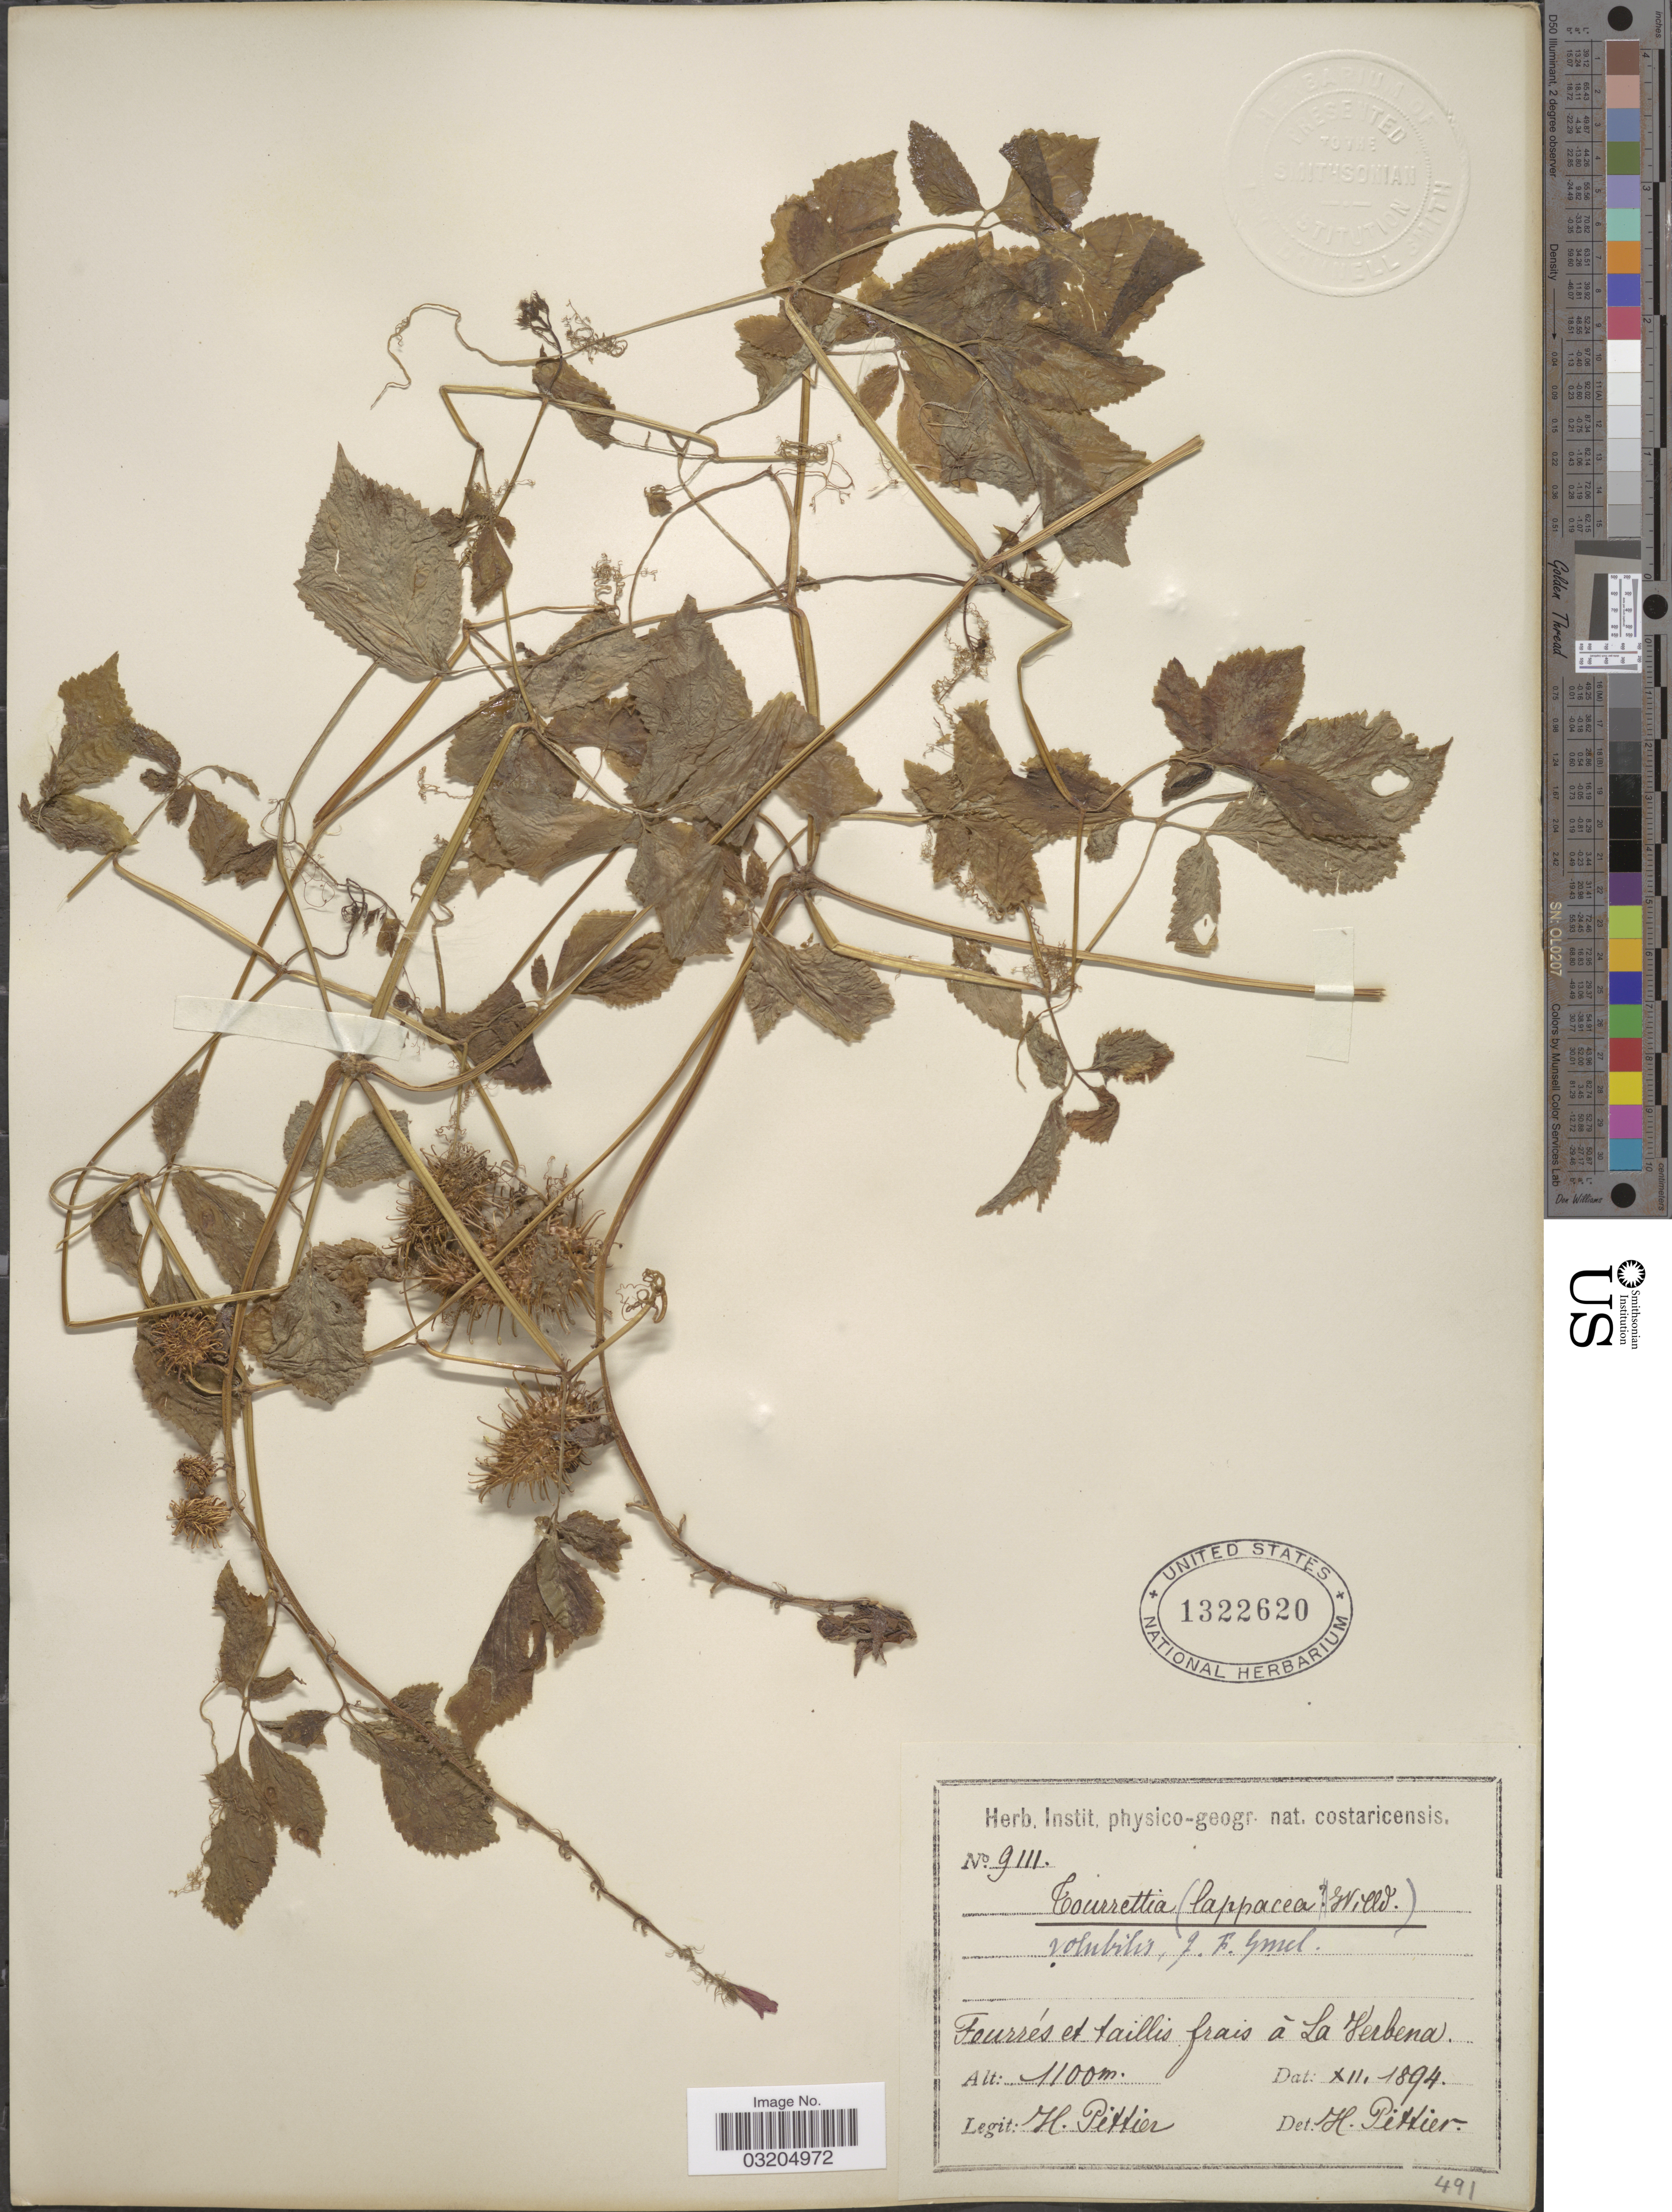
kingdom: Plantae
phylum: Tracheophyta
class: Magnoliopsida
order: Lamiales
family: Bignoniaceae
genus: Tourrettia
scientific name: Tourrettia lappacea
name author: (L'Hér.) Willd.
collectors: H. F. Pittier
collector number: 9111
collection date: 1894-12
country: Costa Rica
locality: Fourrés and taillis frais à La Verbena.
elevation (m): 1100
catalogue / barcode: US 1322620